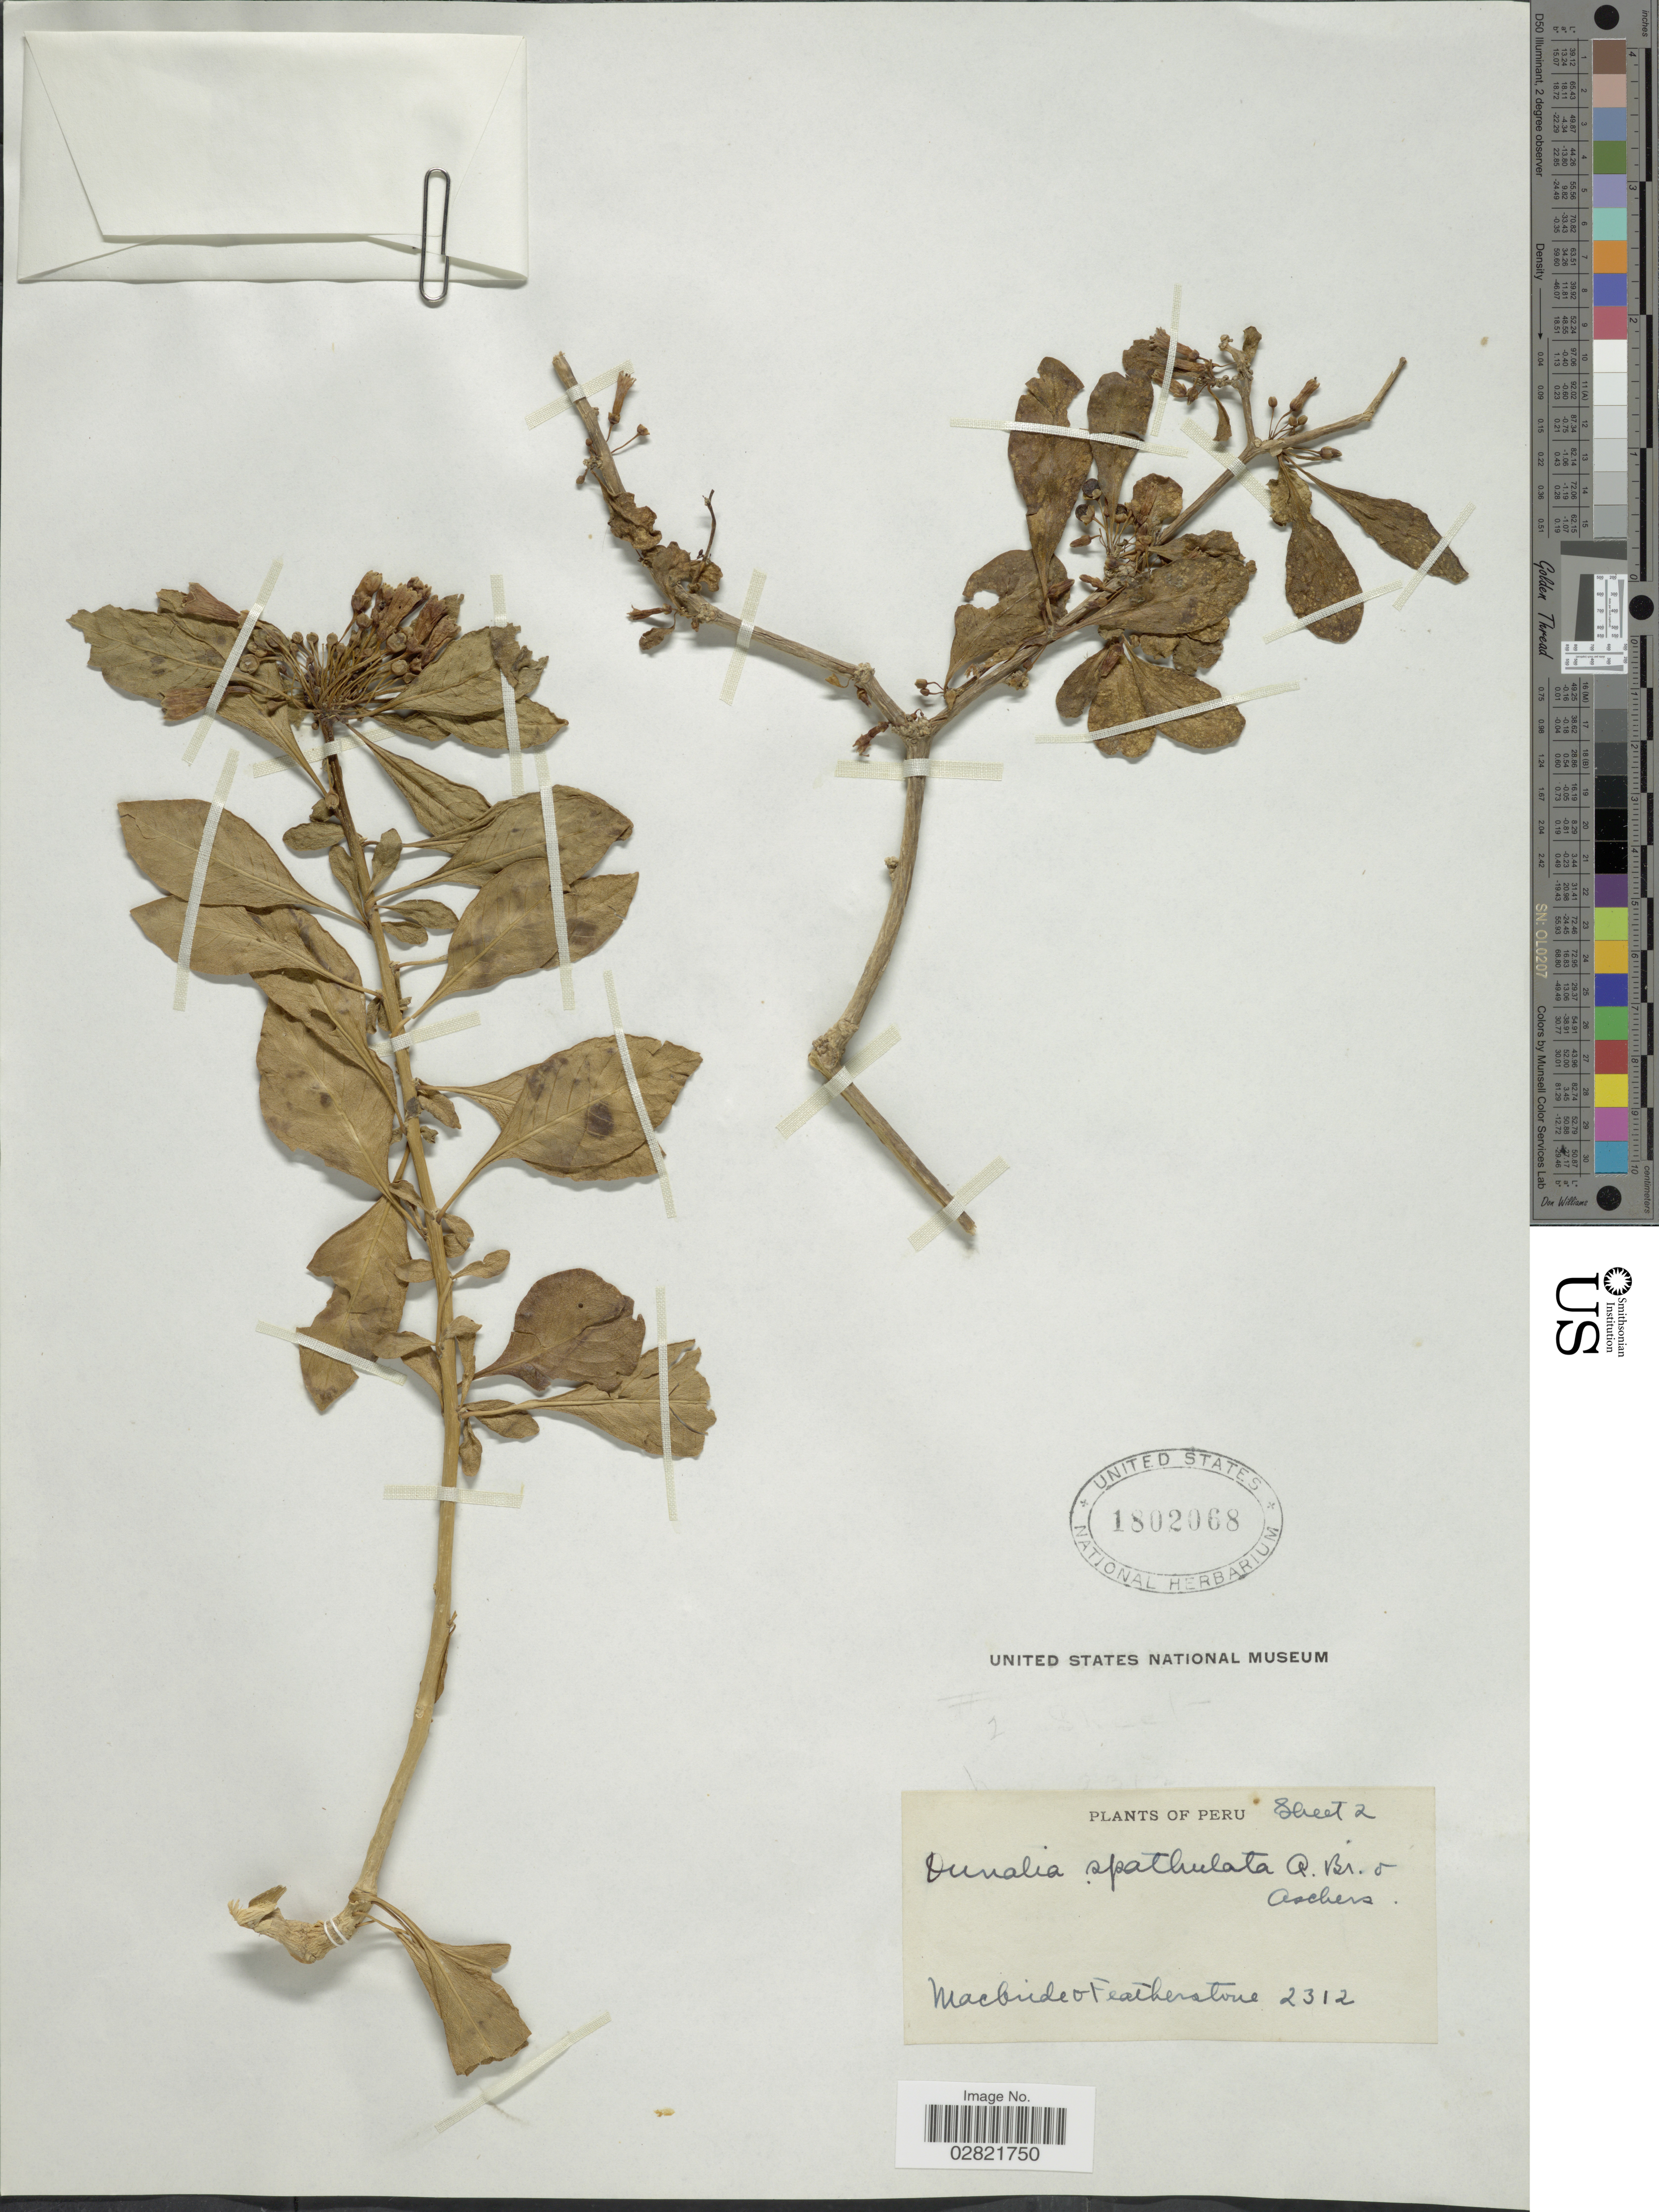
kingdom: Plantae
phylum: Tracheophyta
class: Magnoliopsida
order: Solanales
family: Solanaceae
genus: Acnistus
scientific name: Acnistus spathulata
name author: (Ruiz & Pav.) G. Don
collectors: Macbride, -- & -. Featherstone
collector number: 2312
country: Peru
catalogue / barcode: US 1802068